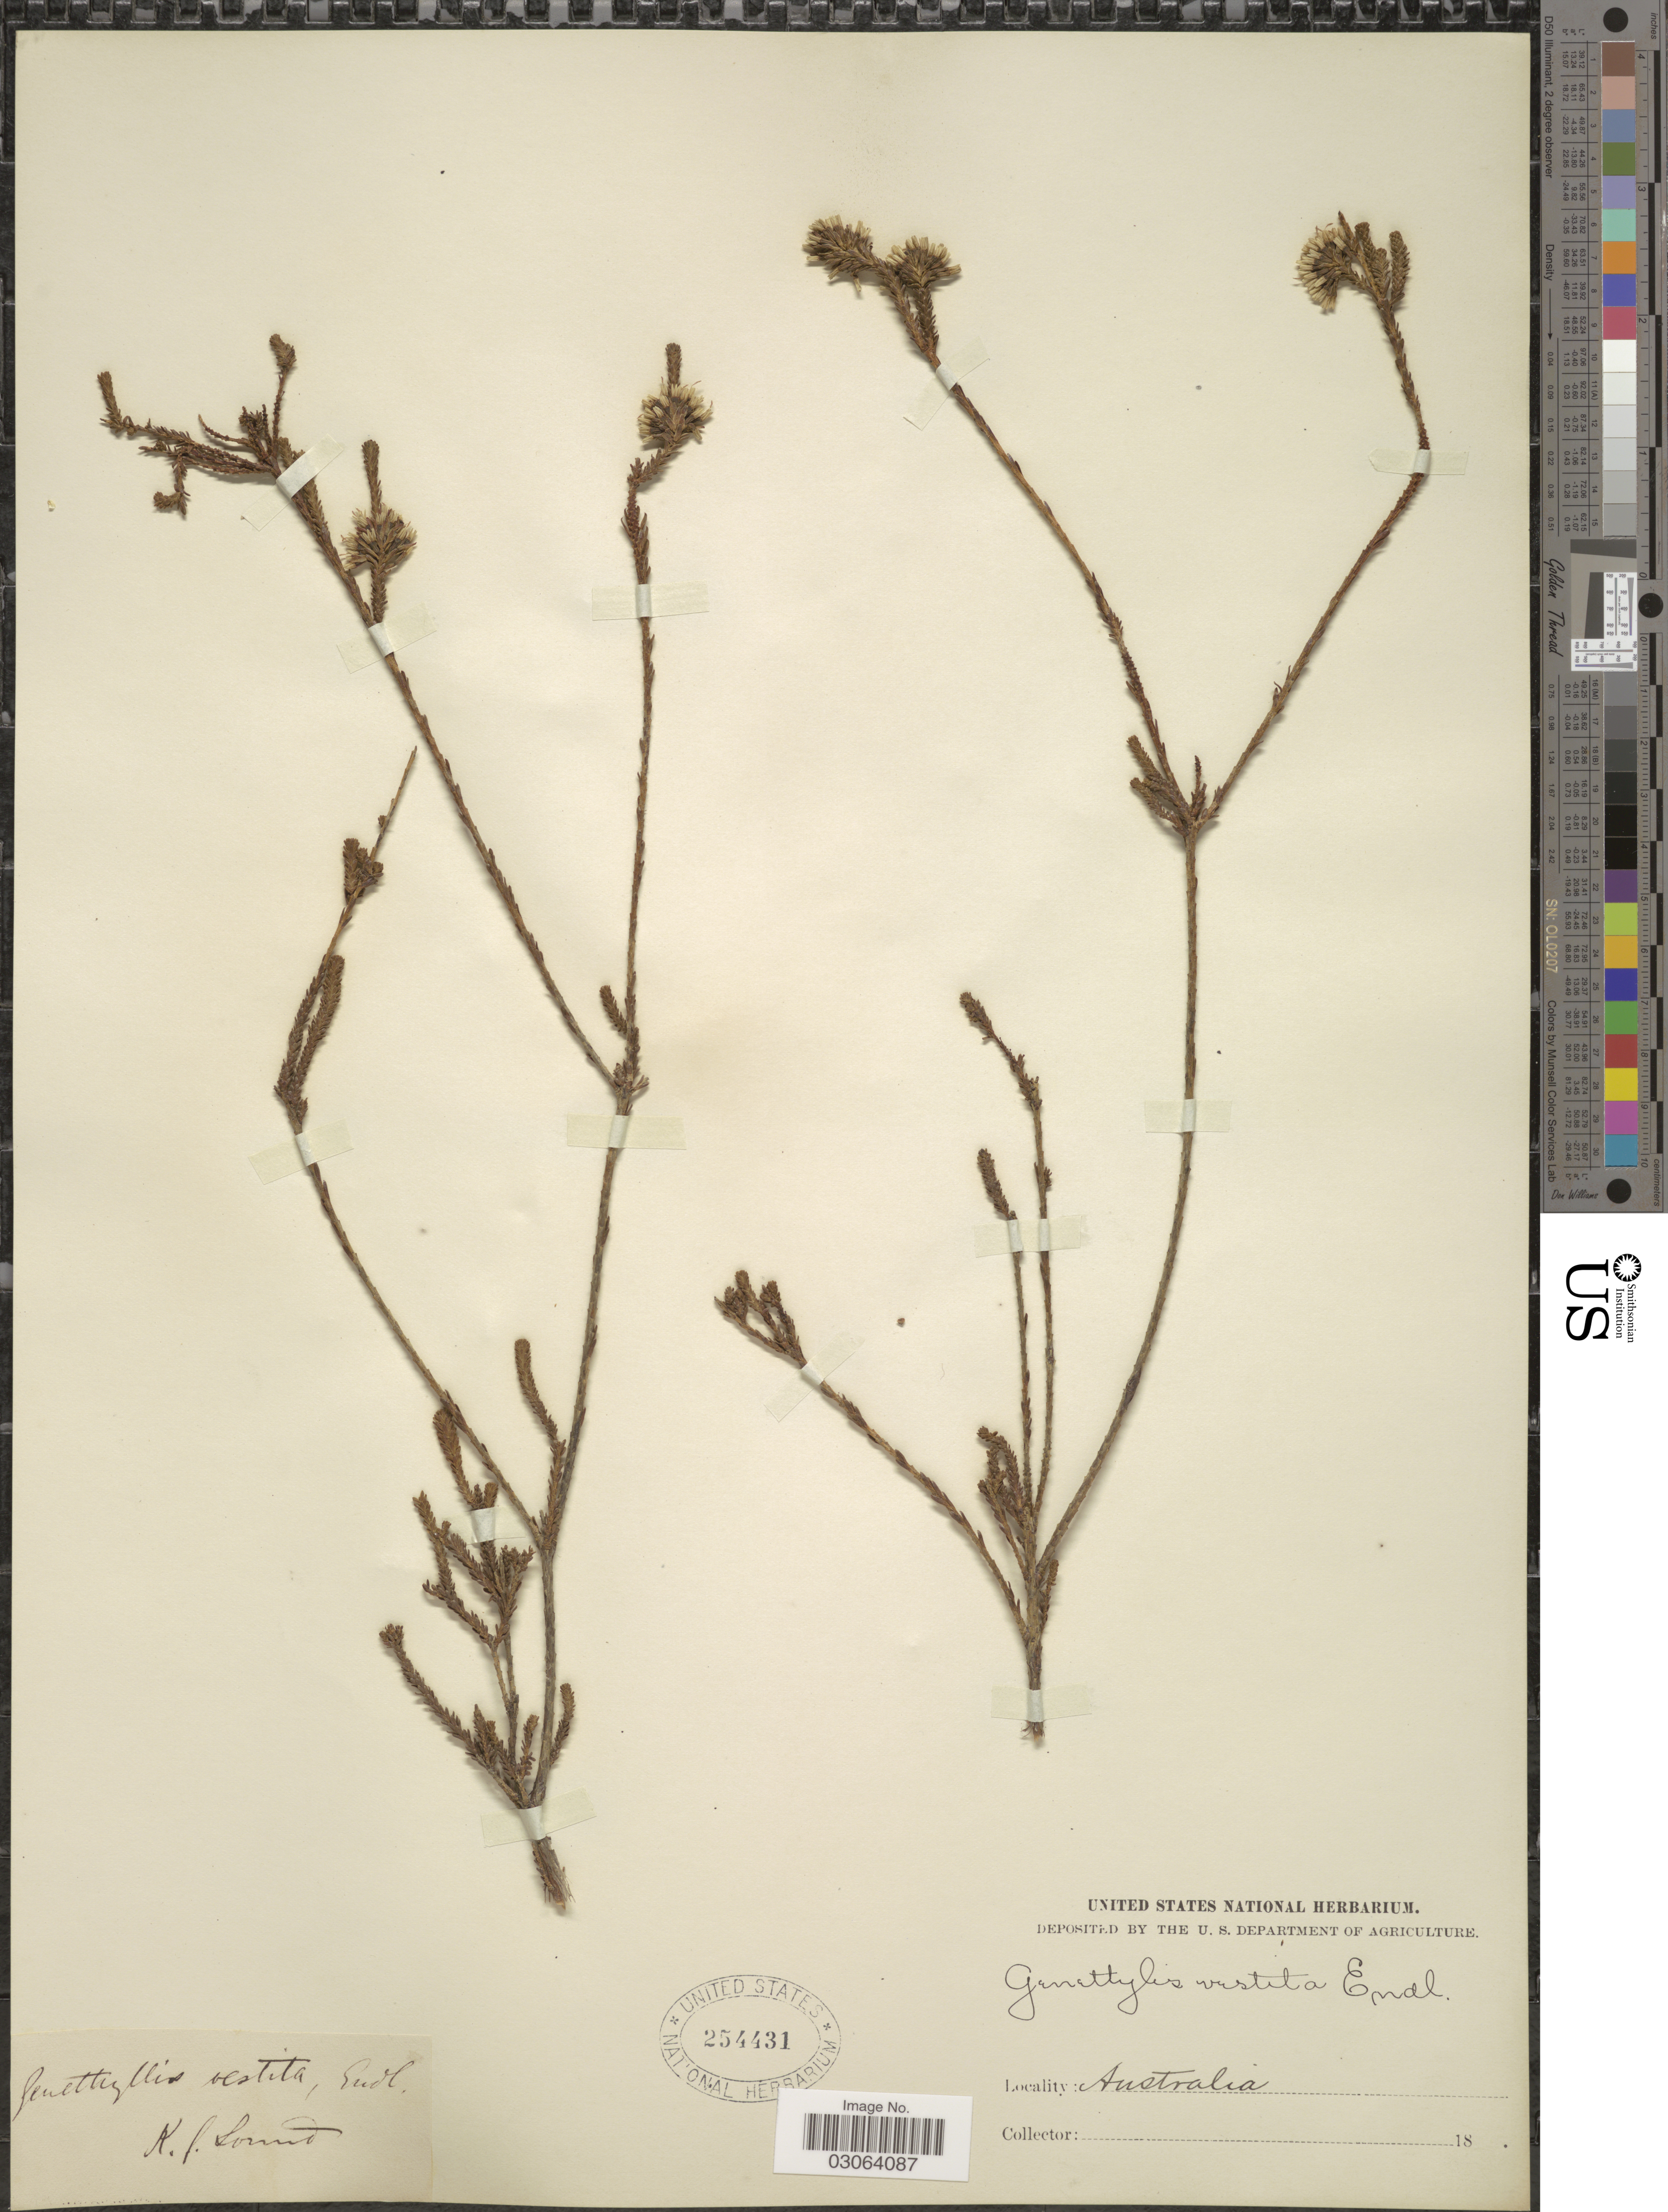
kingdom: Plantae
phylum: Tracheophyta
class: Magnoliopsida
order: Myrtales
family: Myrtaceae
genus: Darwinia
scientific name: Darwinia vestita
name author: Benth.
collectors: K. Sound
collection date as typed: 18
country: Australia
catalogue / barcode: US 254431